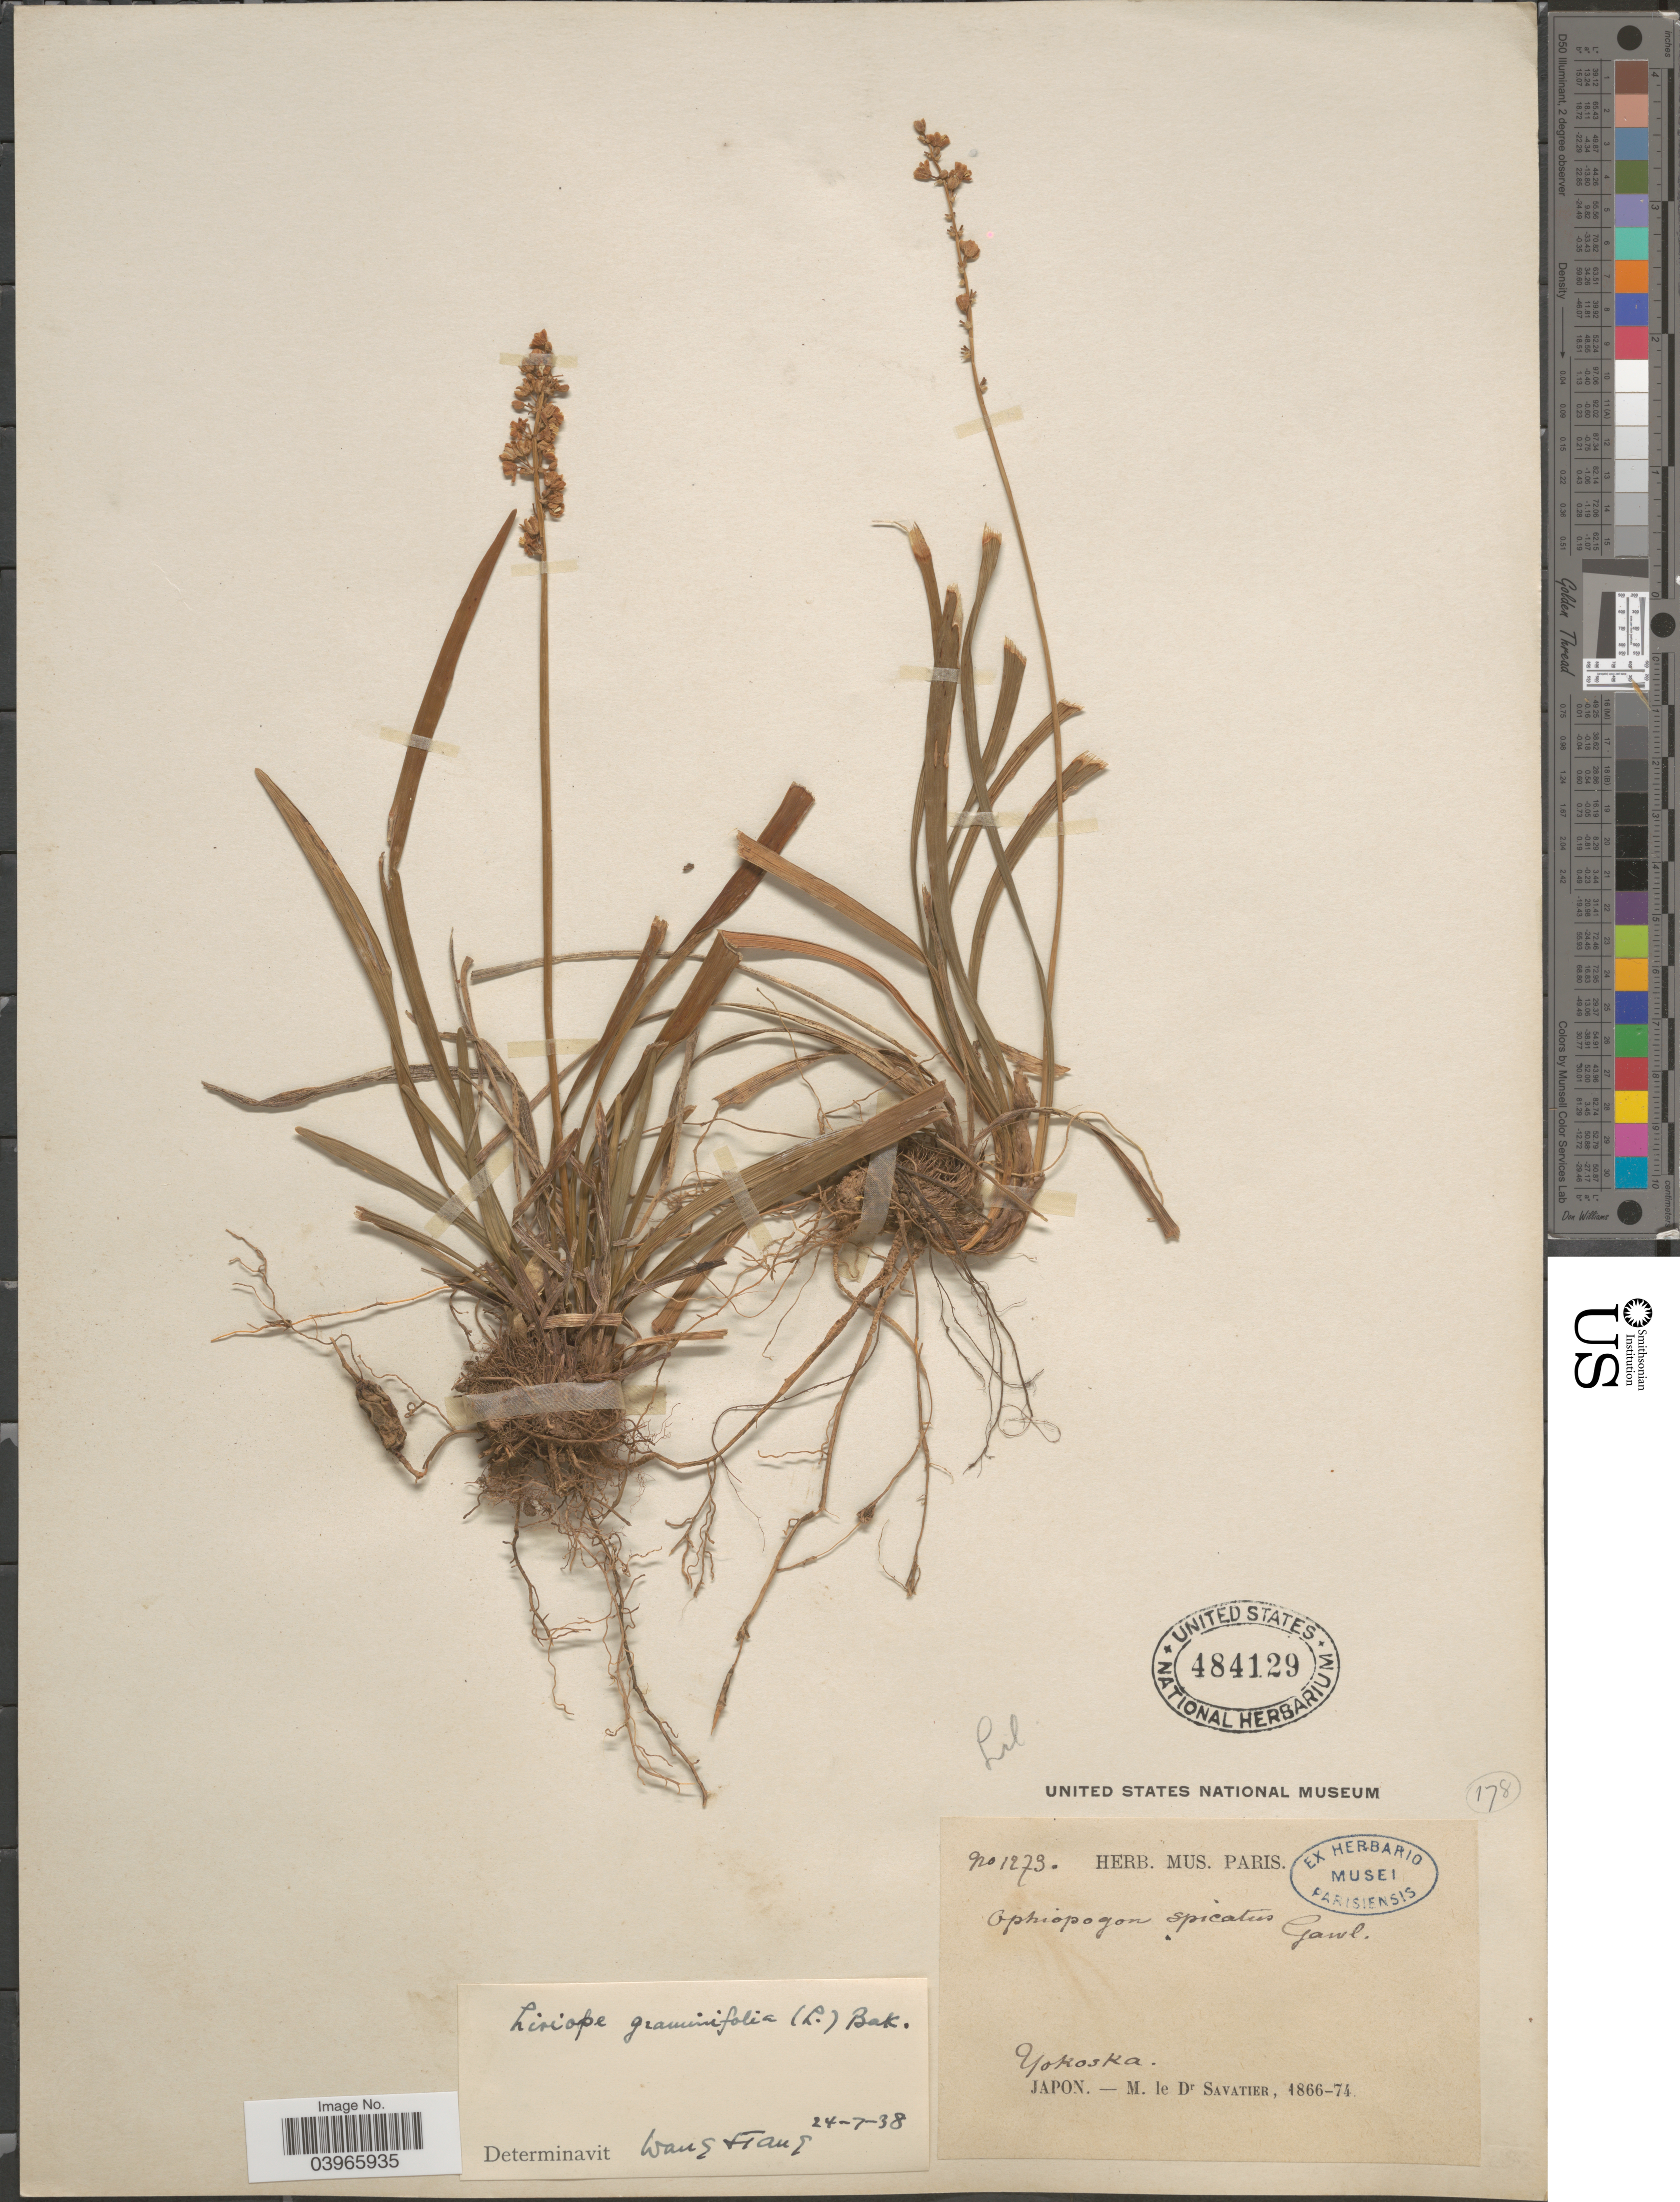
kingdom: Plantae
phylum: Tracheophyta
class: Liliopsida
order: Asparagales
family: Asparagaceae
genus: Liriope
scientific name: Liriope graminifolia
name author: (L.) Baker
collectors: M. Savatier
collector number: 1273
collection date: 1866/1874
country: Japan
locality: Yokoska.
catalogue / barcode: US 484129